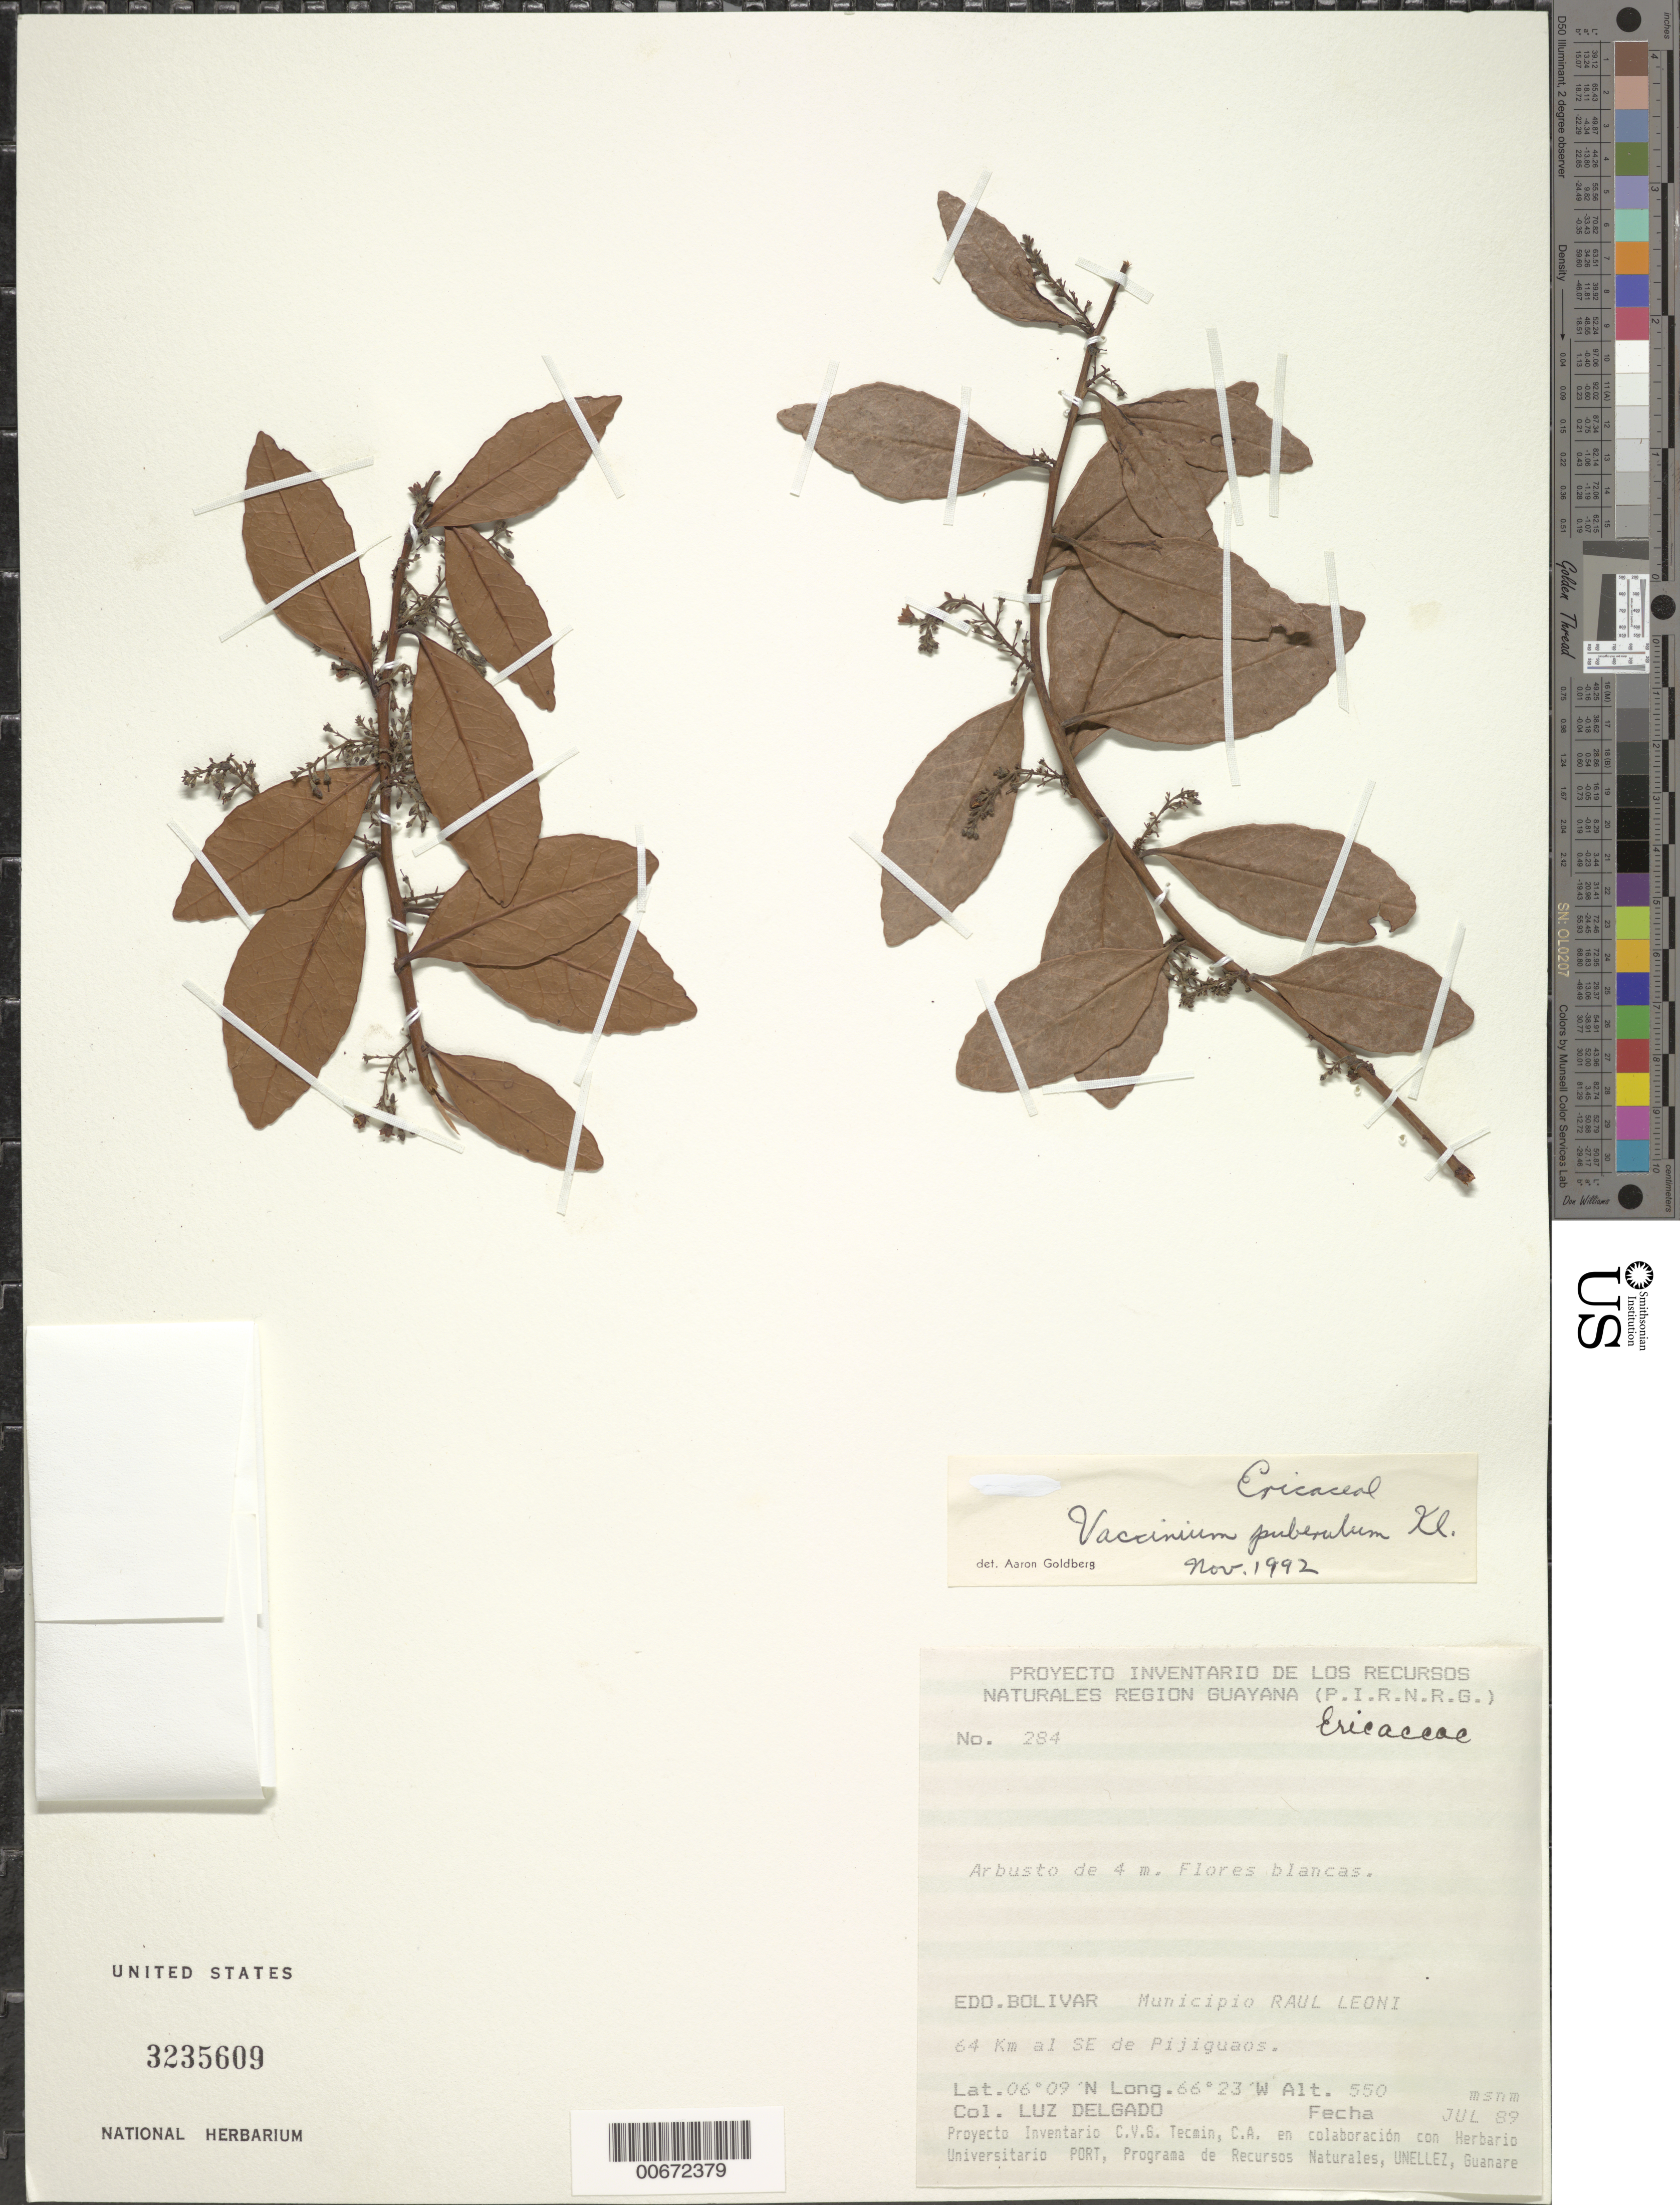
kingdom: Plantae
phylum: Tracheophyta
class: Magnoliopsida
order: Ericales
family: Ericaceae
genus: Vaccinium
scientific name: Vaccinium puberulum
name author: Klotzsch ex Meisn.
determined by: Goldberg, Aaron, (US), NMNH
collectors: L. Delgado V.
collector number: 284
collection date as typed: Jul-89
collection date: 1989-07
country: Venezuela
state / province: Bolívar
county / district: Angostura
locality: Mun. Raúl Leoni [=Angostura], 64 km SE de Pijiguaos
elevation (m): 550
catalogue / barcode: US 3235609